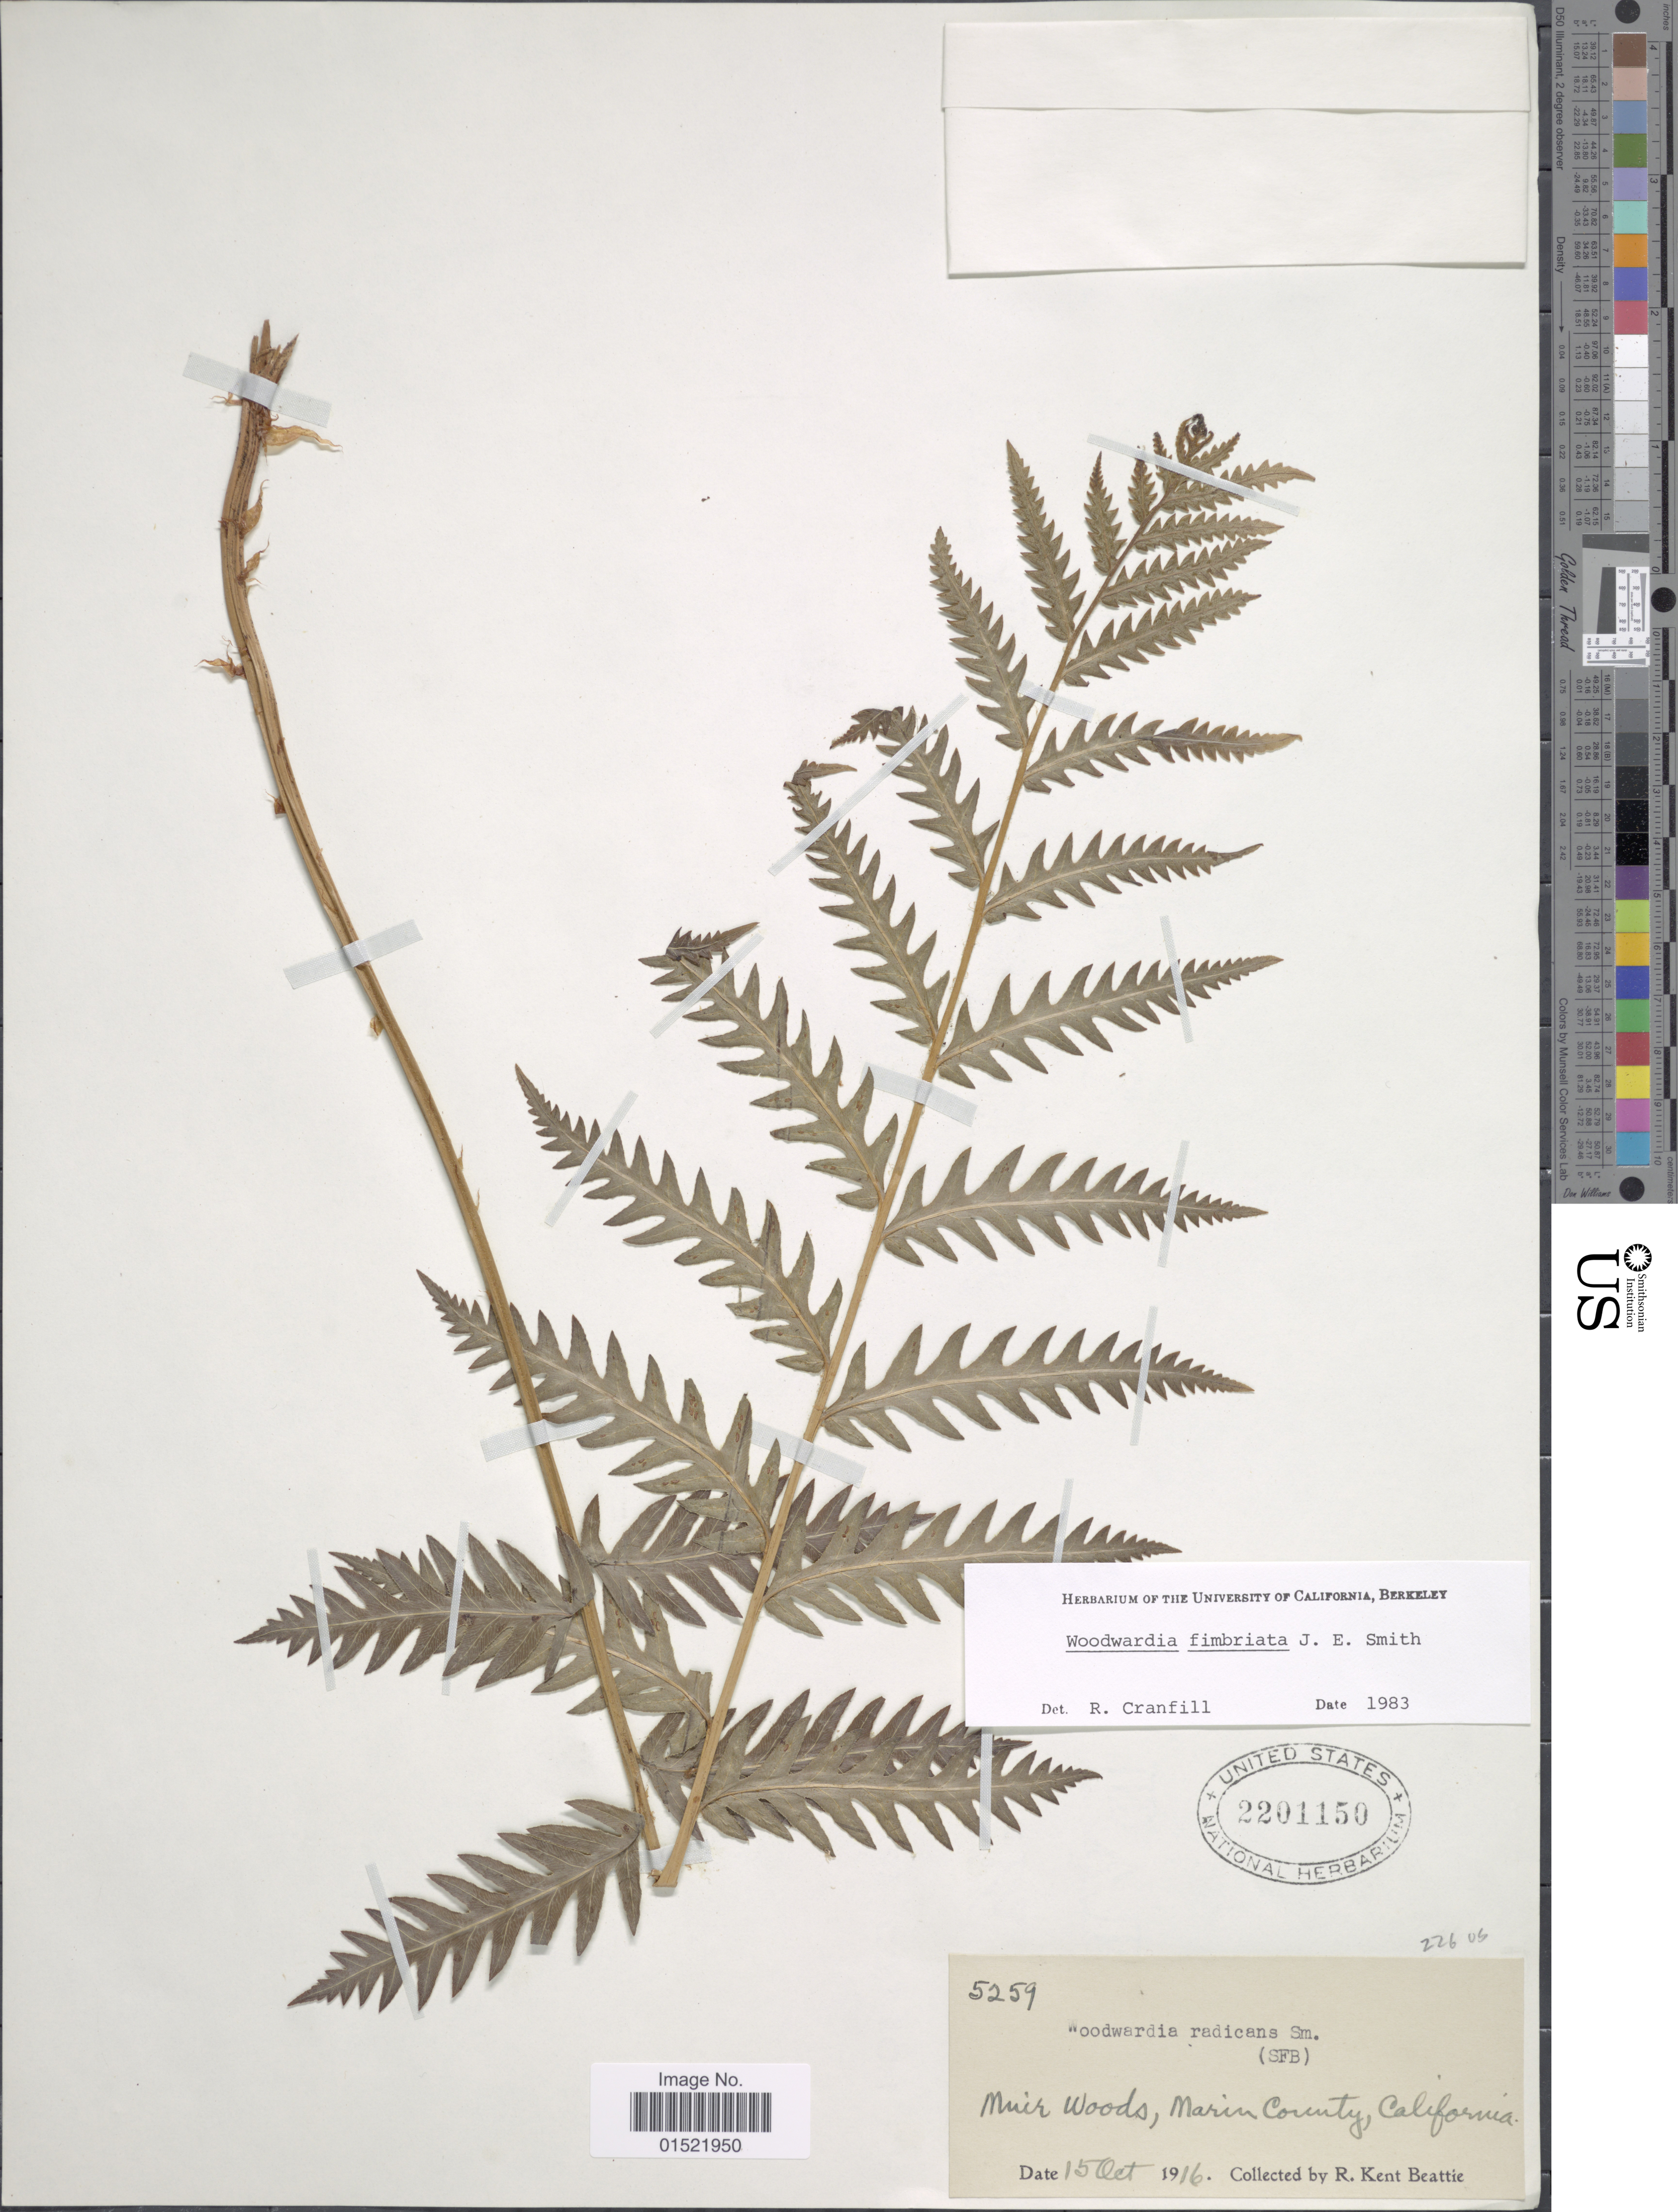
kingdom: Plantae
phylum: Tracheophyta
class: Polypodiopsida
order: Polypodiales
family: Blechnaceae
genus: Woodwardia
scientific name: Woodwardia fimbriata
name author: Sm.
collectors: R. K. Beattie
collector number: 5259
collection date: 1916-10-15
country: United States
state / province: California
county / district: Marin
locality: Muir Woods, Marin County, California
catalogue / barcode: US 2201150